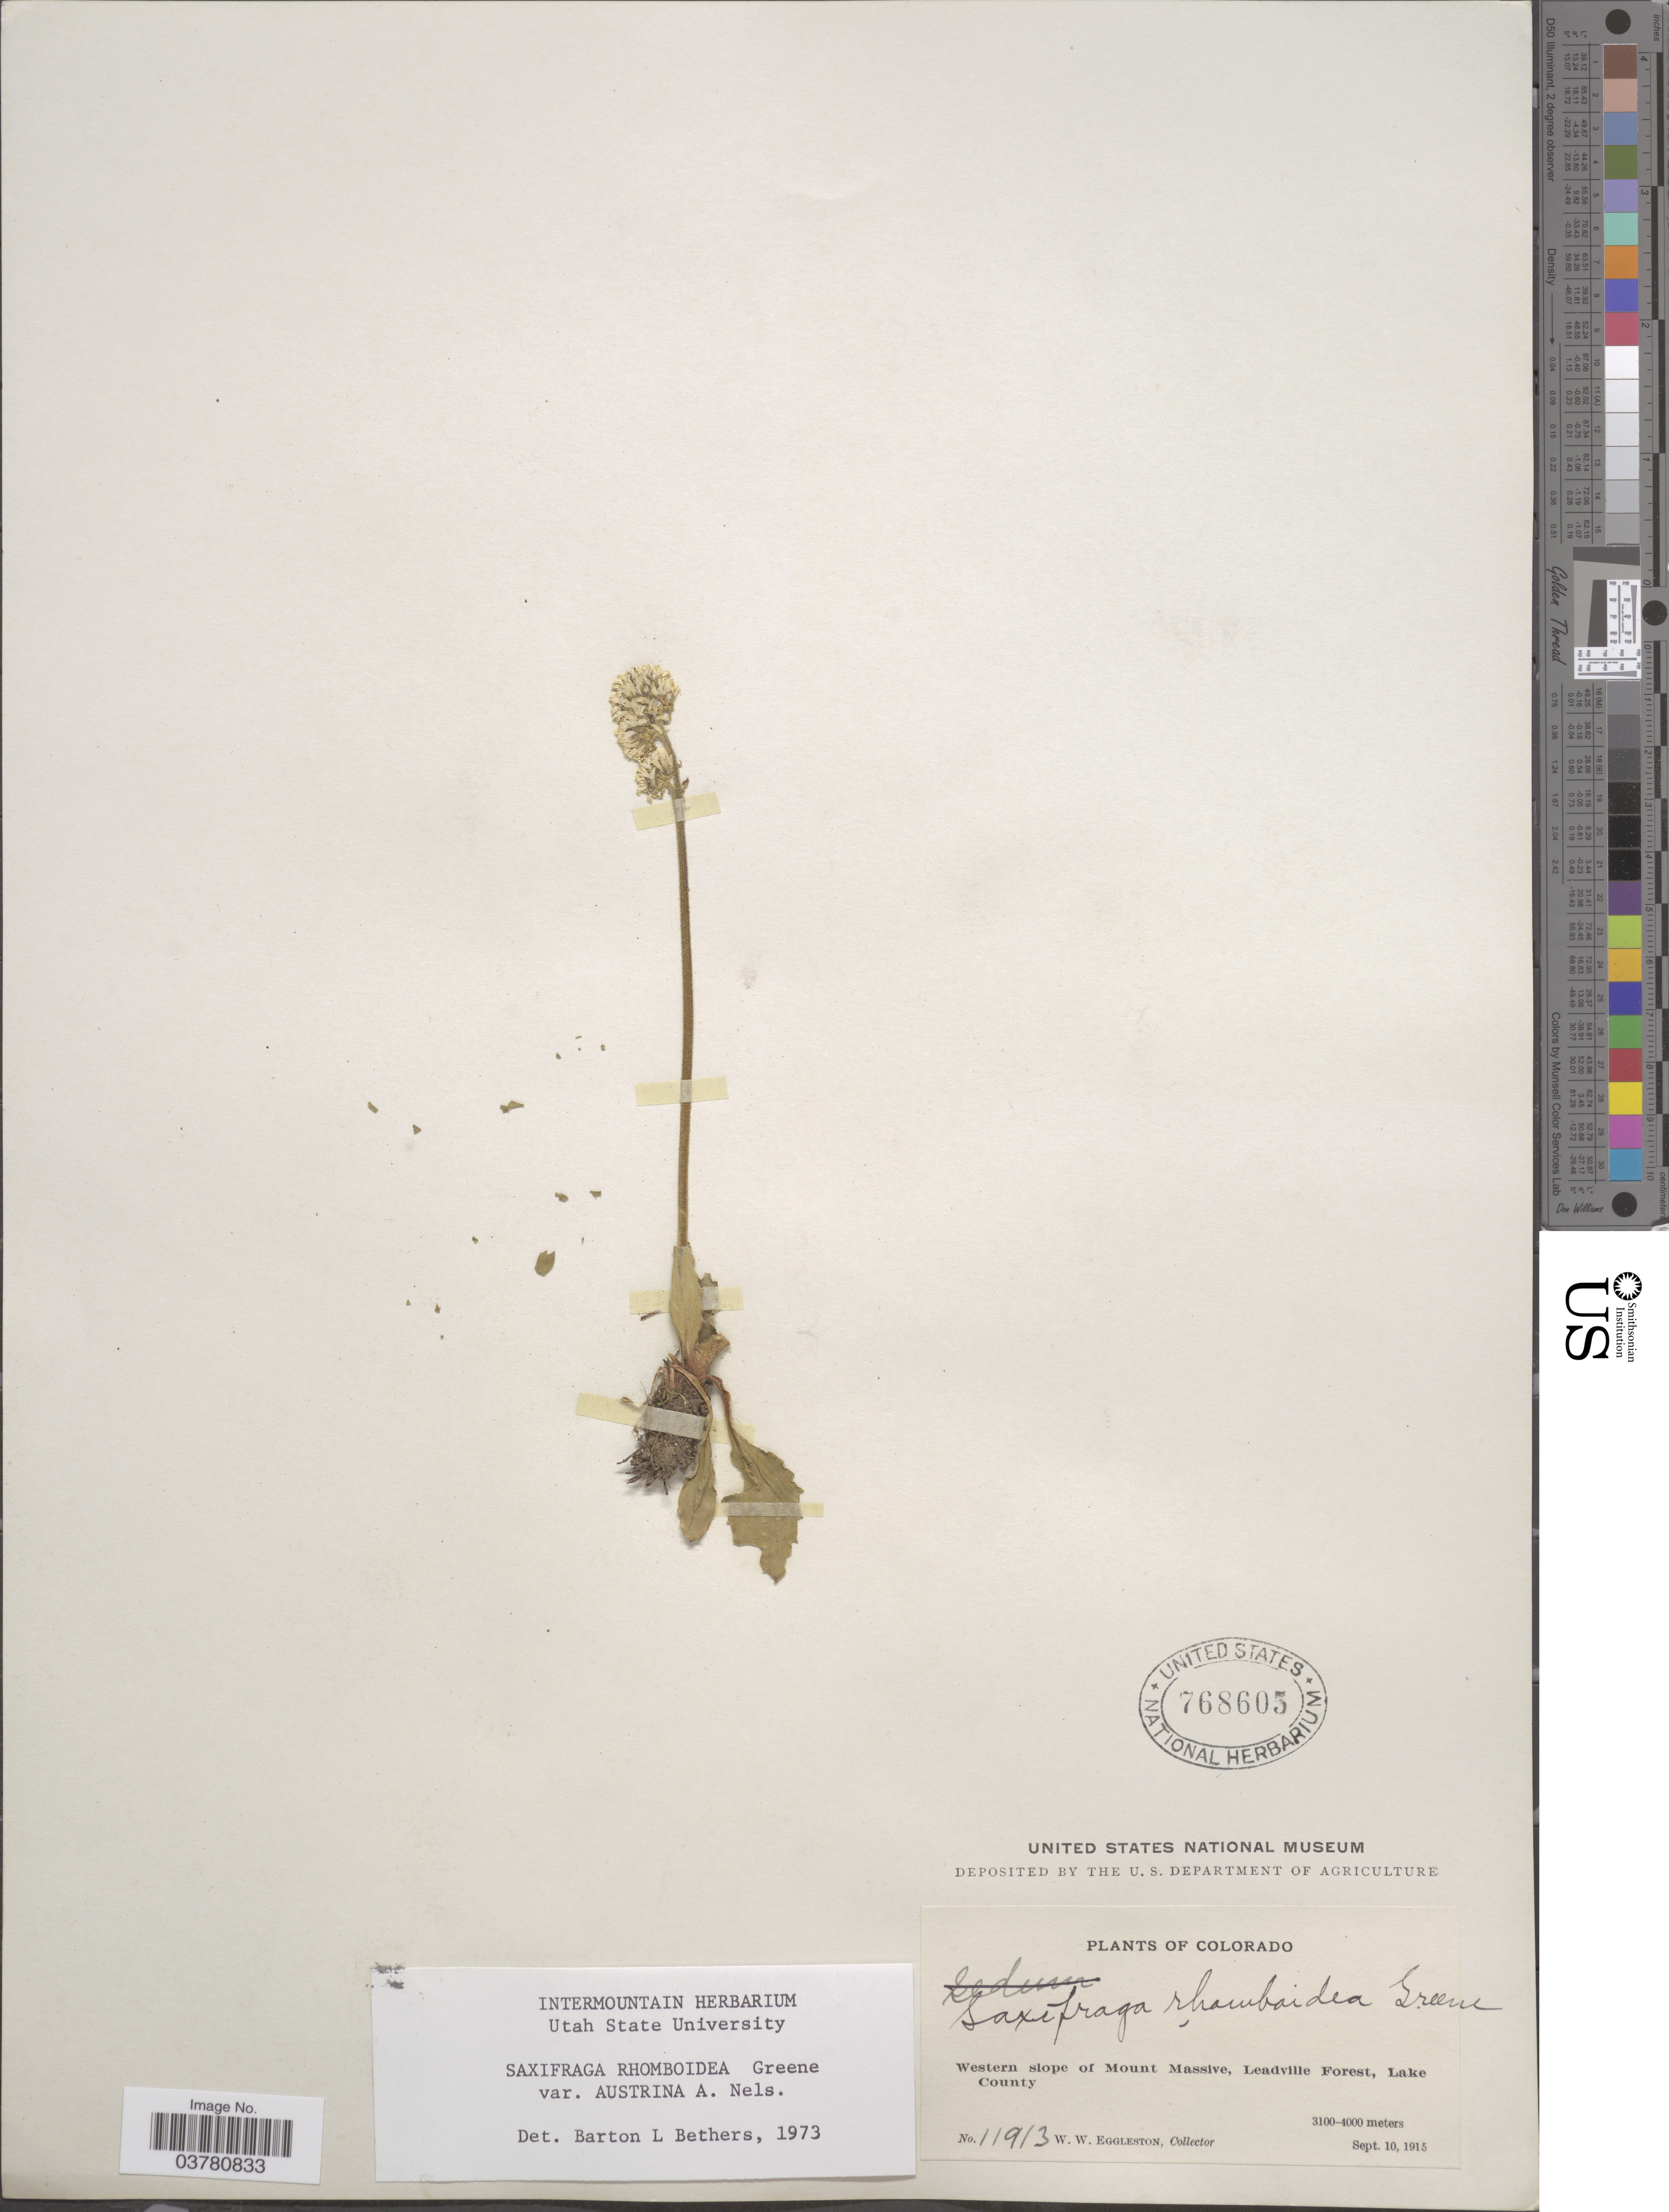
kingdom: Plantae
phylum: Tracheophyta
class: Magnoliopsida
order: Saxifragales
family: Saxifragaceae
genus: Micranthes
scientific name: Micranthes rhomboidea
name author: (Greene) Small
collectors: W. W. Eggleston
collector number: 11913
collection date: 1915-09-10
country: United States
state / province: Colorado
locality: Western slope of Mount Massive, Leadville Forest, Lake County.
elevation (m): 3100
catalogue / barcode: US 768605